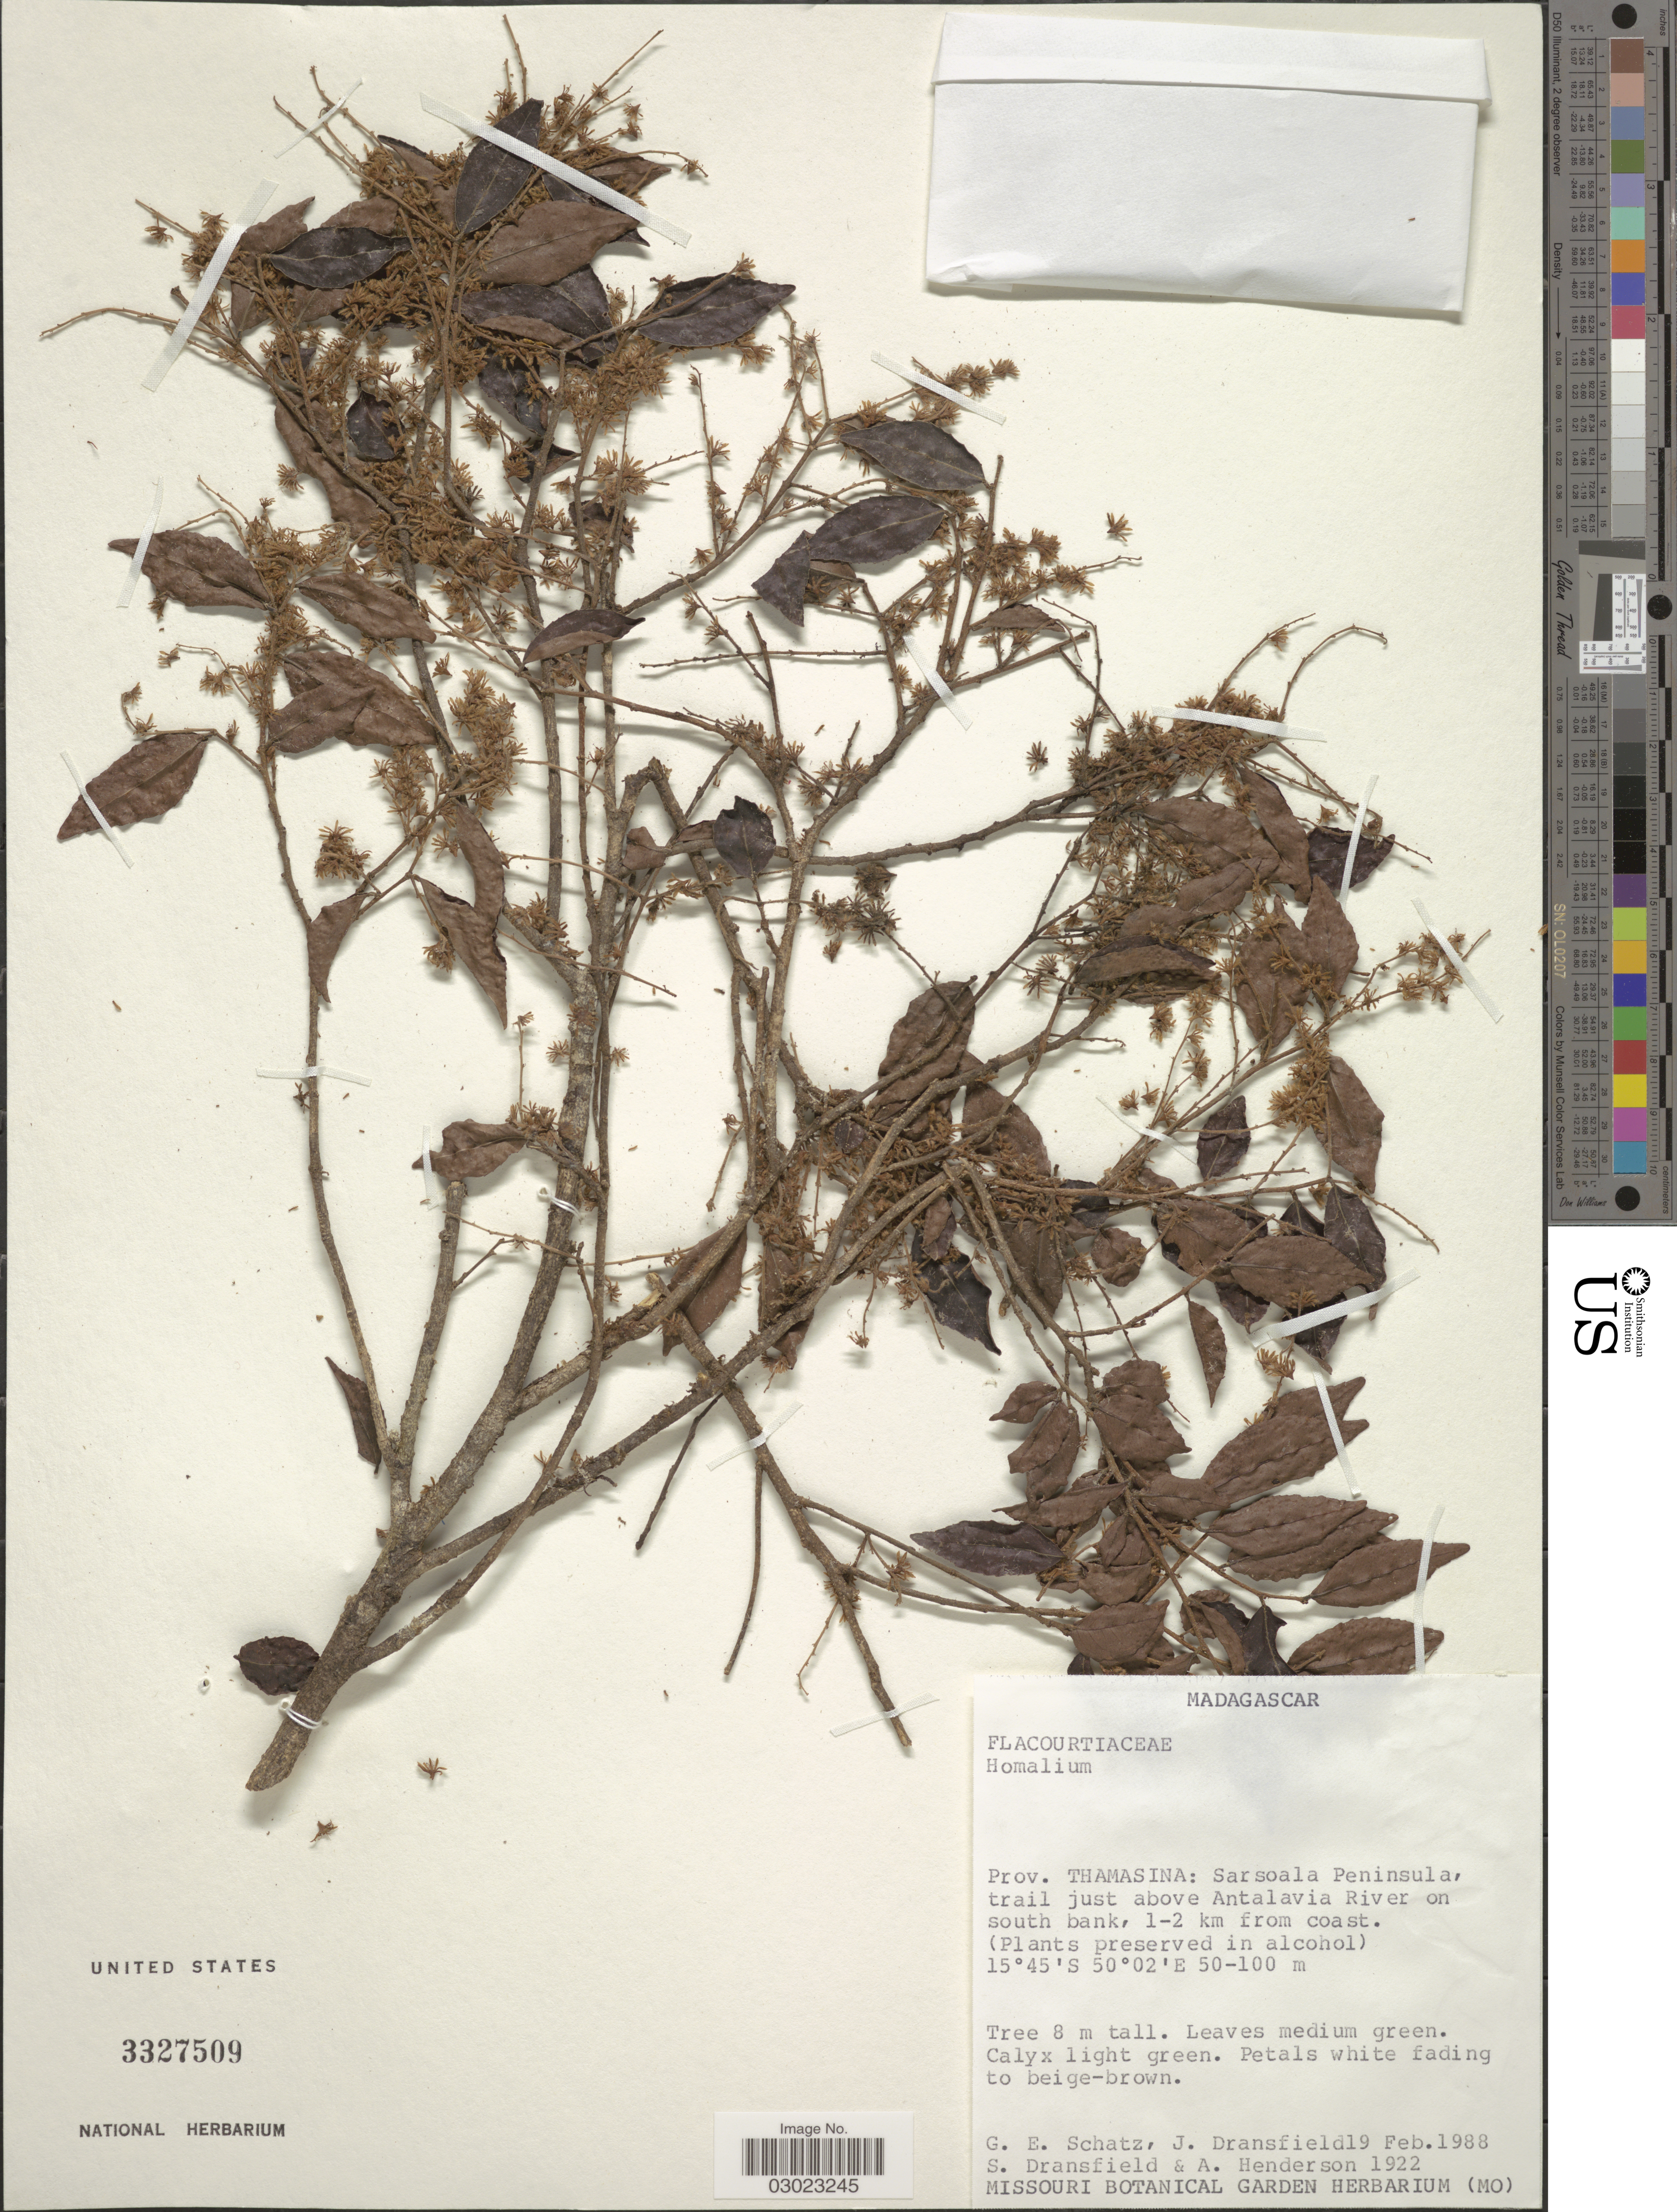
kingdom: Plantae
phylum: Tracheophyta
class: Magnoliopsida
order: Malpighiales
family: Salicaceae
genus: Homalium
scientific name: Homalium sp.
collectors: G. Schatz, J. Dransfield, S. Dransfield, D. Simpson & A. Henderson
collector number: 1922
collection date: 1988-02-19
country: Madagascar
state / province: Analanjirofo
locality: Prov. Thamasina: Sarsoala Peninsula, trail just above Antalavia River on south bank, 1-2 km from coast.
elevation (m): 50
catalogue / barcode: US 3327509